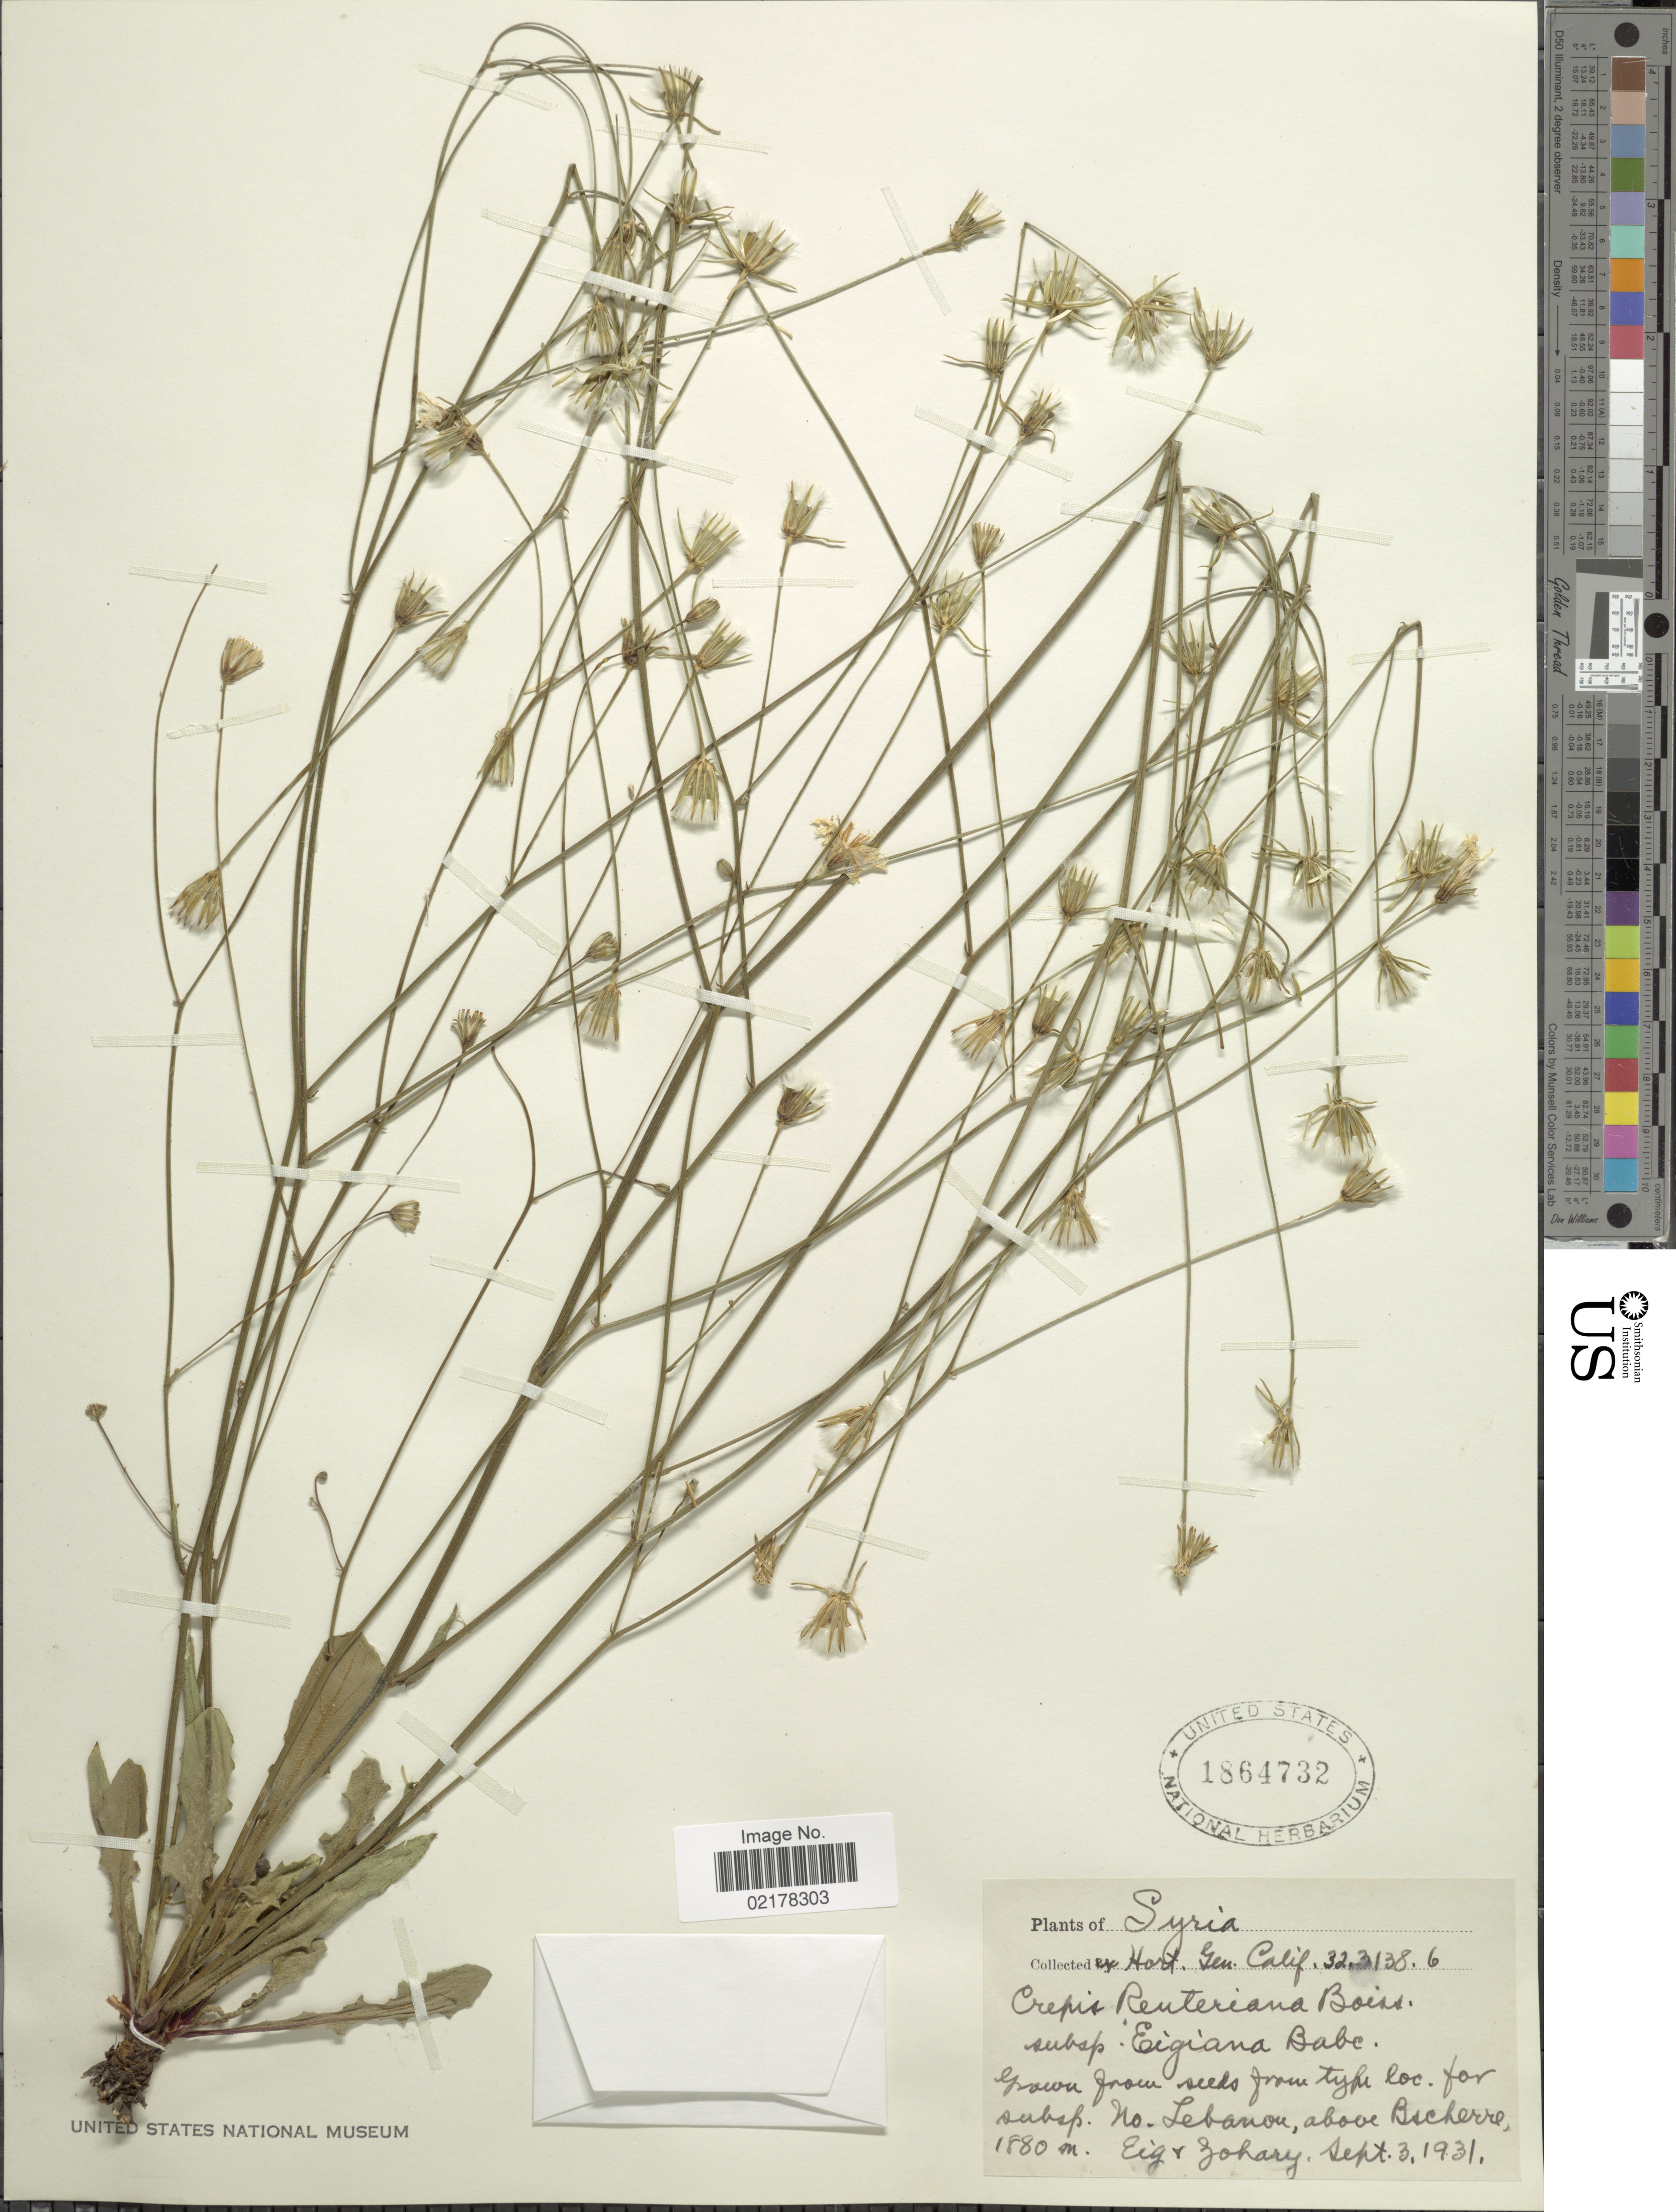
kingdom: Plantae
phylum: Tracheophyta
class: Magnoliopsida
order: Asterales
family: Asteraceae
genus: Crepis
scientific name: Crepis reuteriana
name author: Boiss. & Heldr.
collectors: Hort. Gen. Calif. & Zohary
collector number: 33.3138.6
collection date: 1931-09-03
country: Lebanon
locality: Lebanon, above Bsharri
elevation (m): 1880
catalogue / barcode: US 1864732